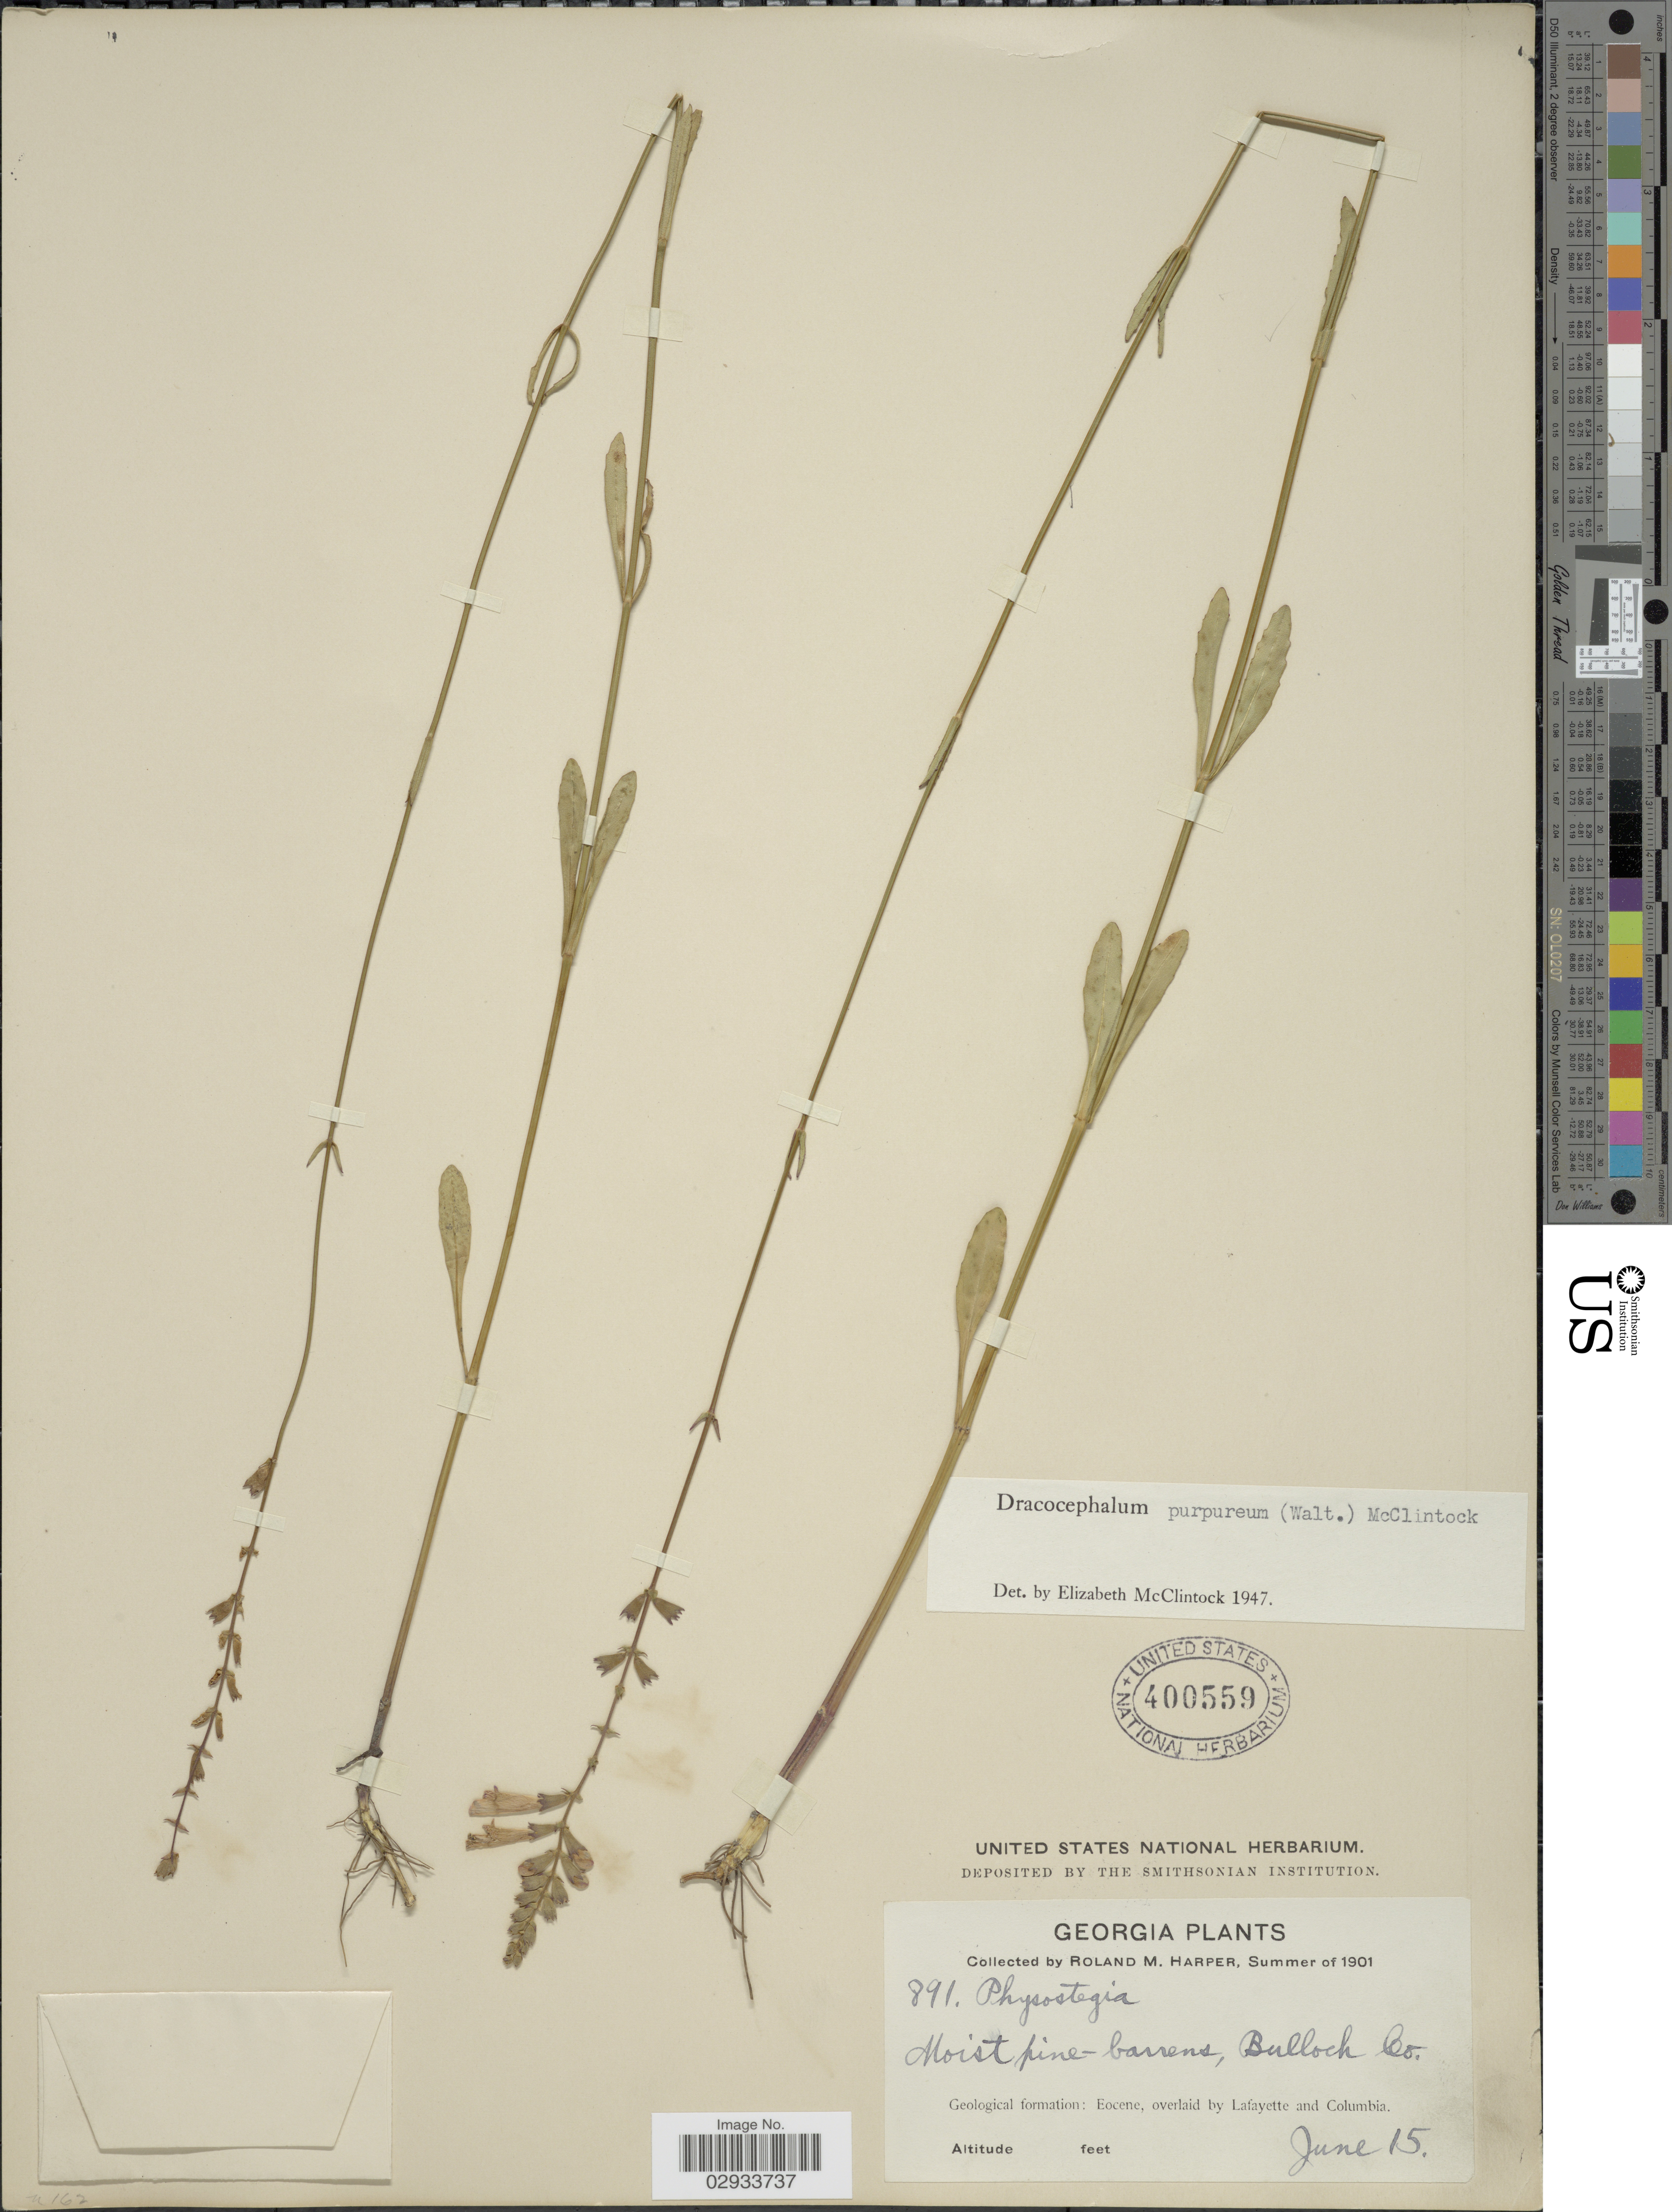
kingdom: Plantae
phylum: Tracheophyta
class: Magnoliopsida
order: Lamiales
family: Lamiaceae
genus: Physostegia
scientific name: Physostegia denticulata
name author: (Aiton) Britton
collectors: R. M. Harper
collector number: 891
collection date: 1901-06-15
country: United States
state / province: Georgia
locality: Bullock Co.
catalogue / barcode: US 400559